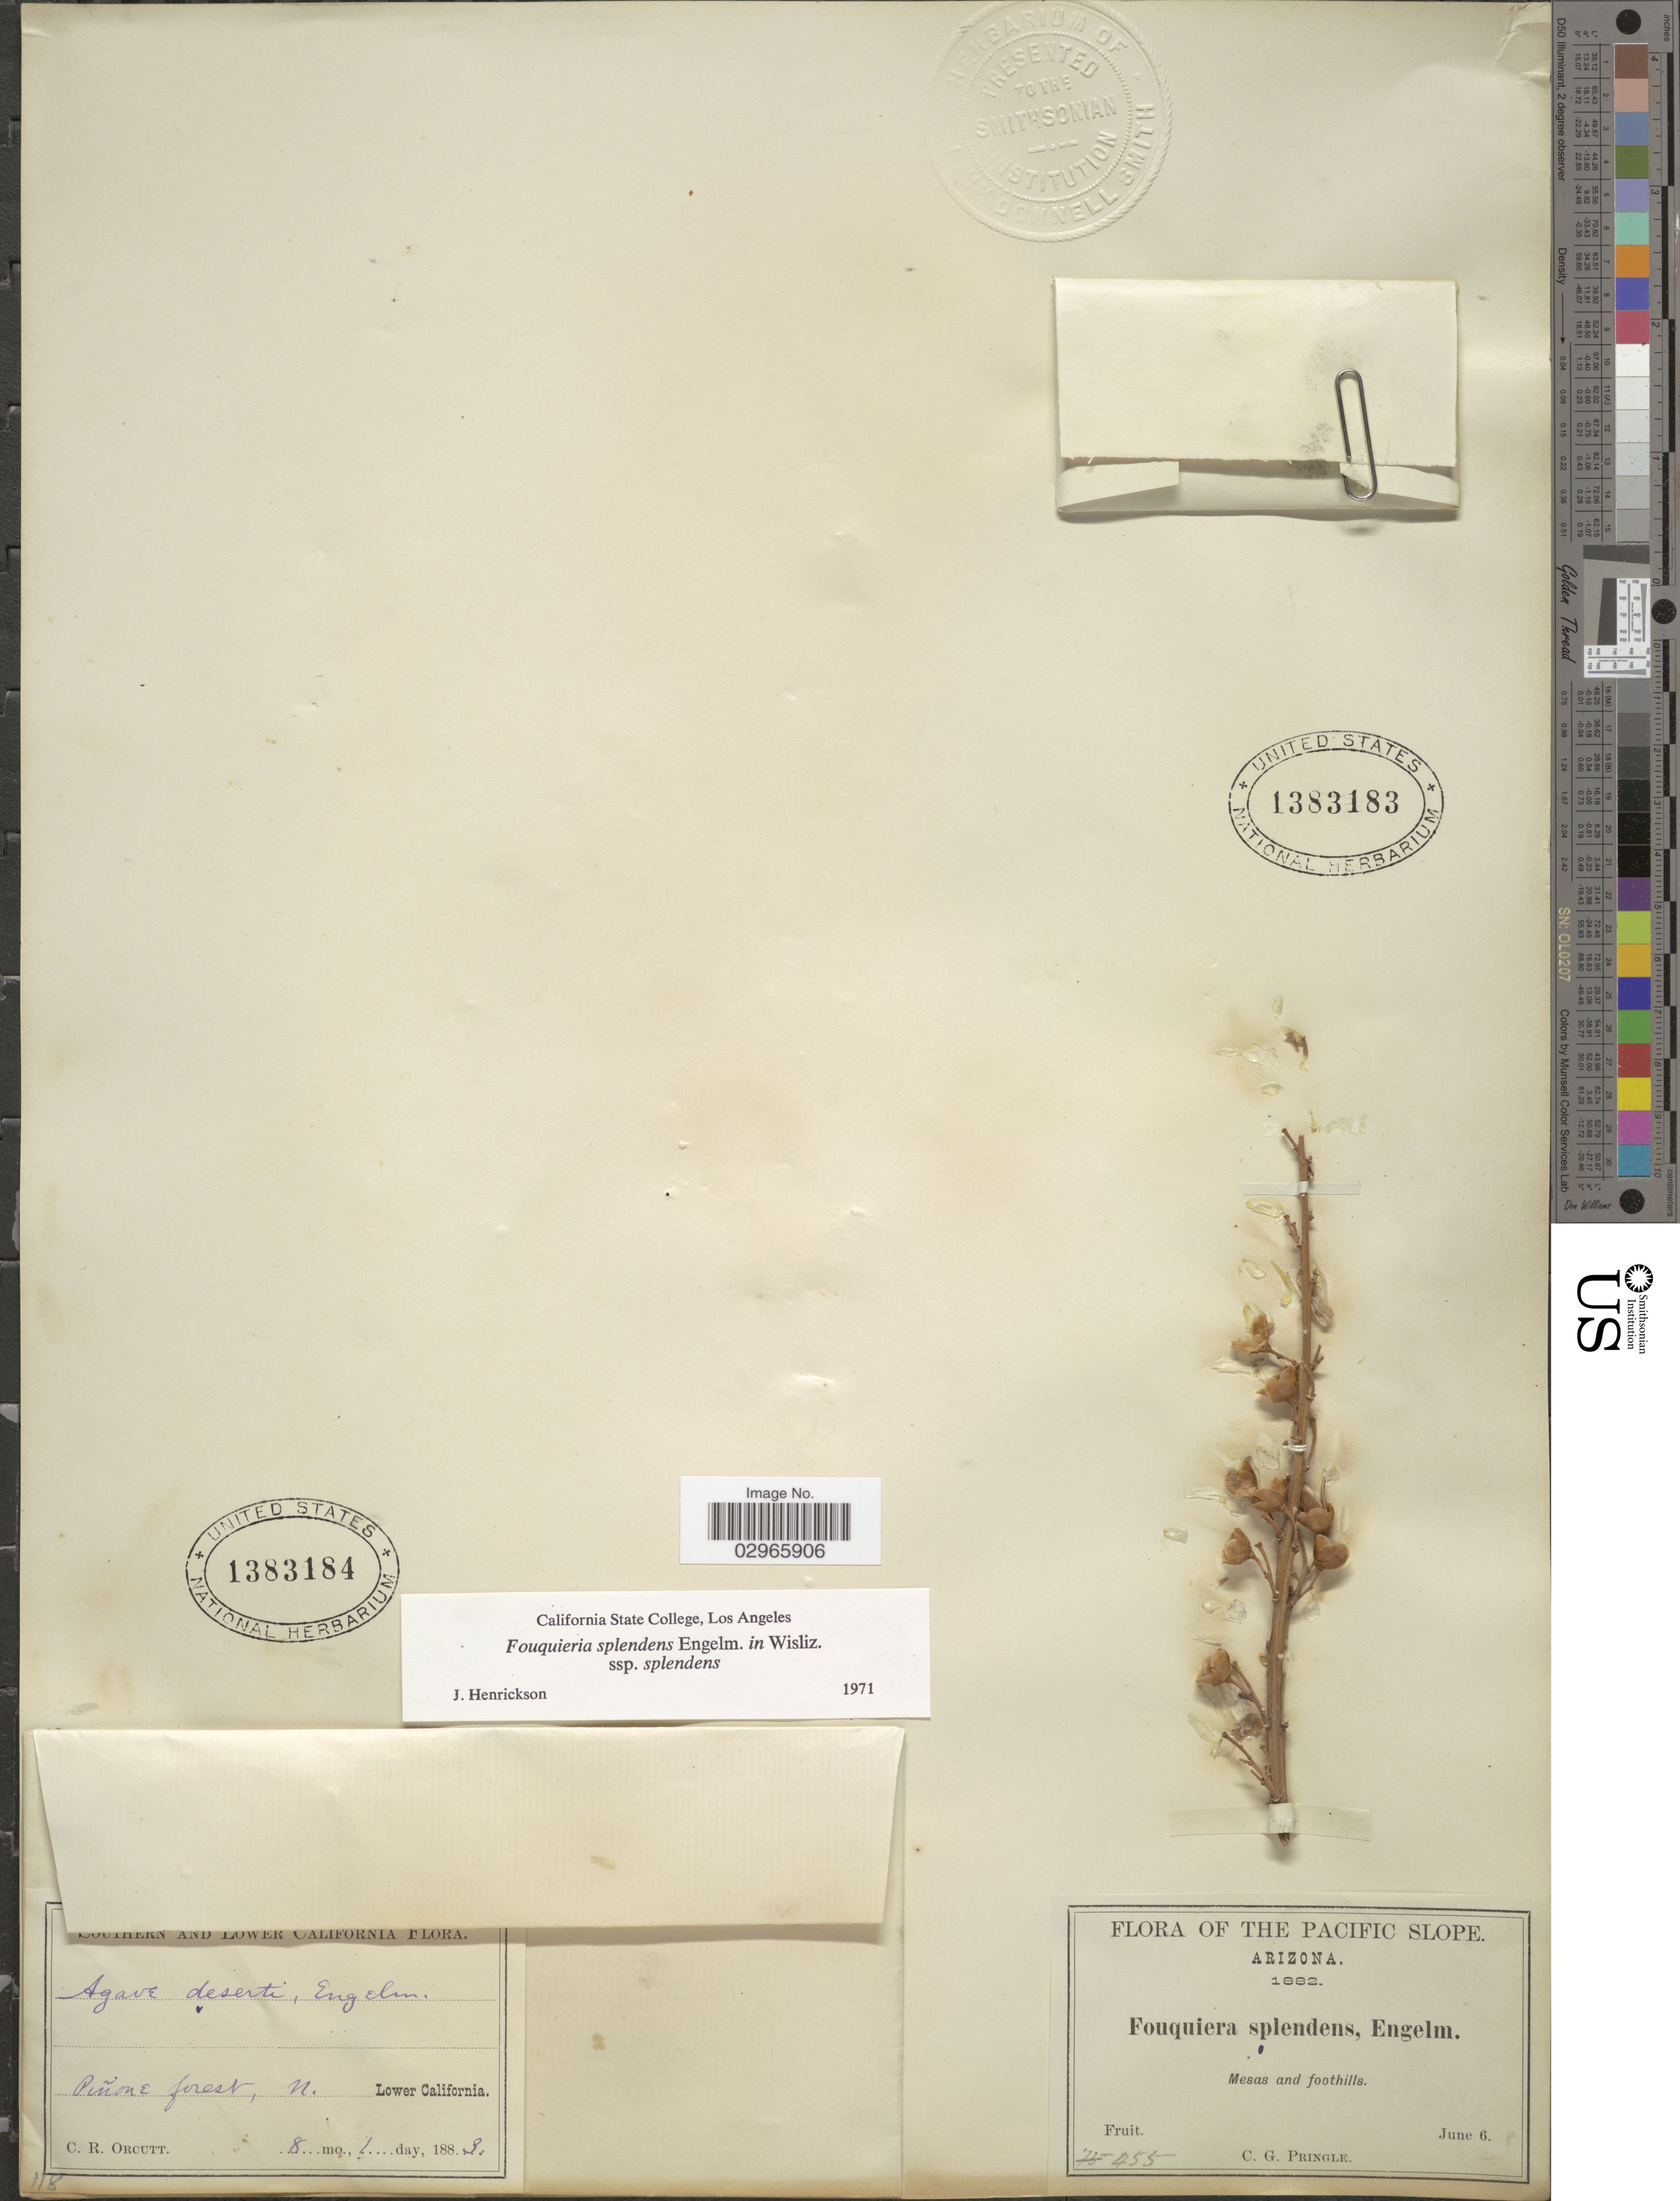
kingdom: Plantae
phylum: Tracheophyta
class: Magnoliopsida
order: Ericales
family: Fouquieriaceae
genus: Fouquieria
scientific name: Fouquieria splendens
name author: Engelm.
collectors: C. R. Orcutt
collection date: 1883-08-01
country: Mexico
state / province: Baja California Norte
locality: Peñone forest, N. Lower California.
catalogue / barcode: US 1383184